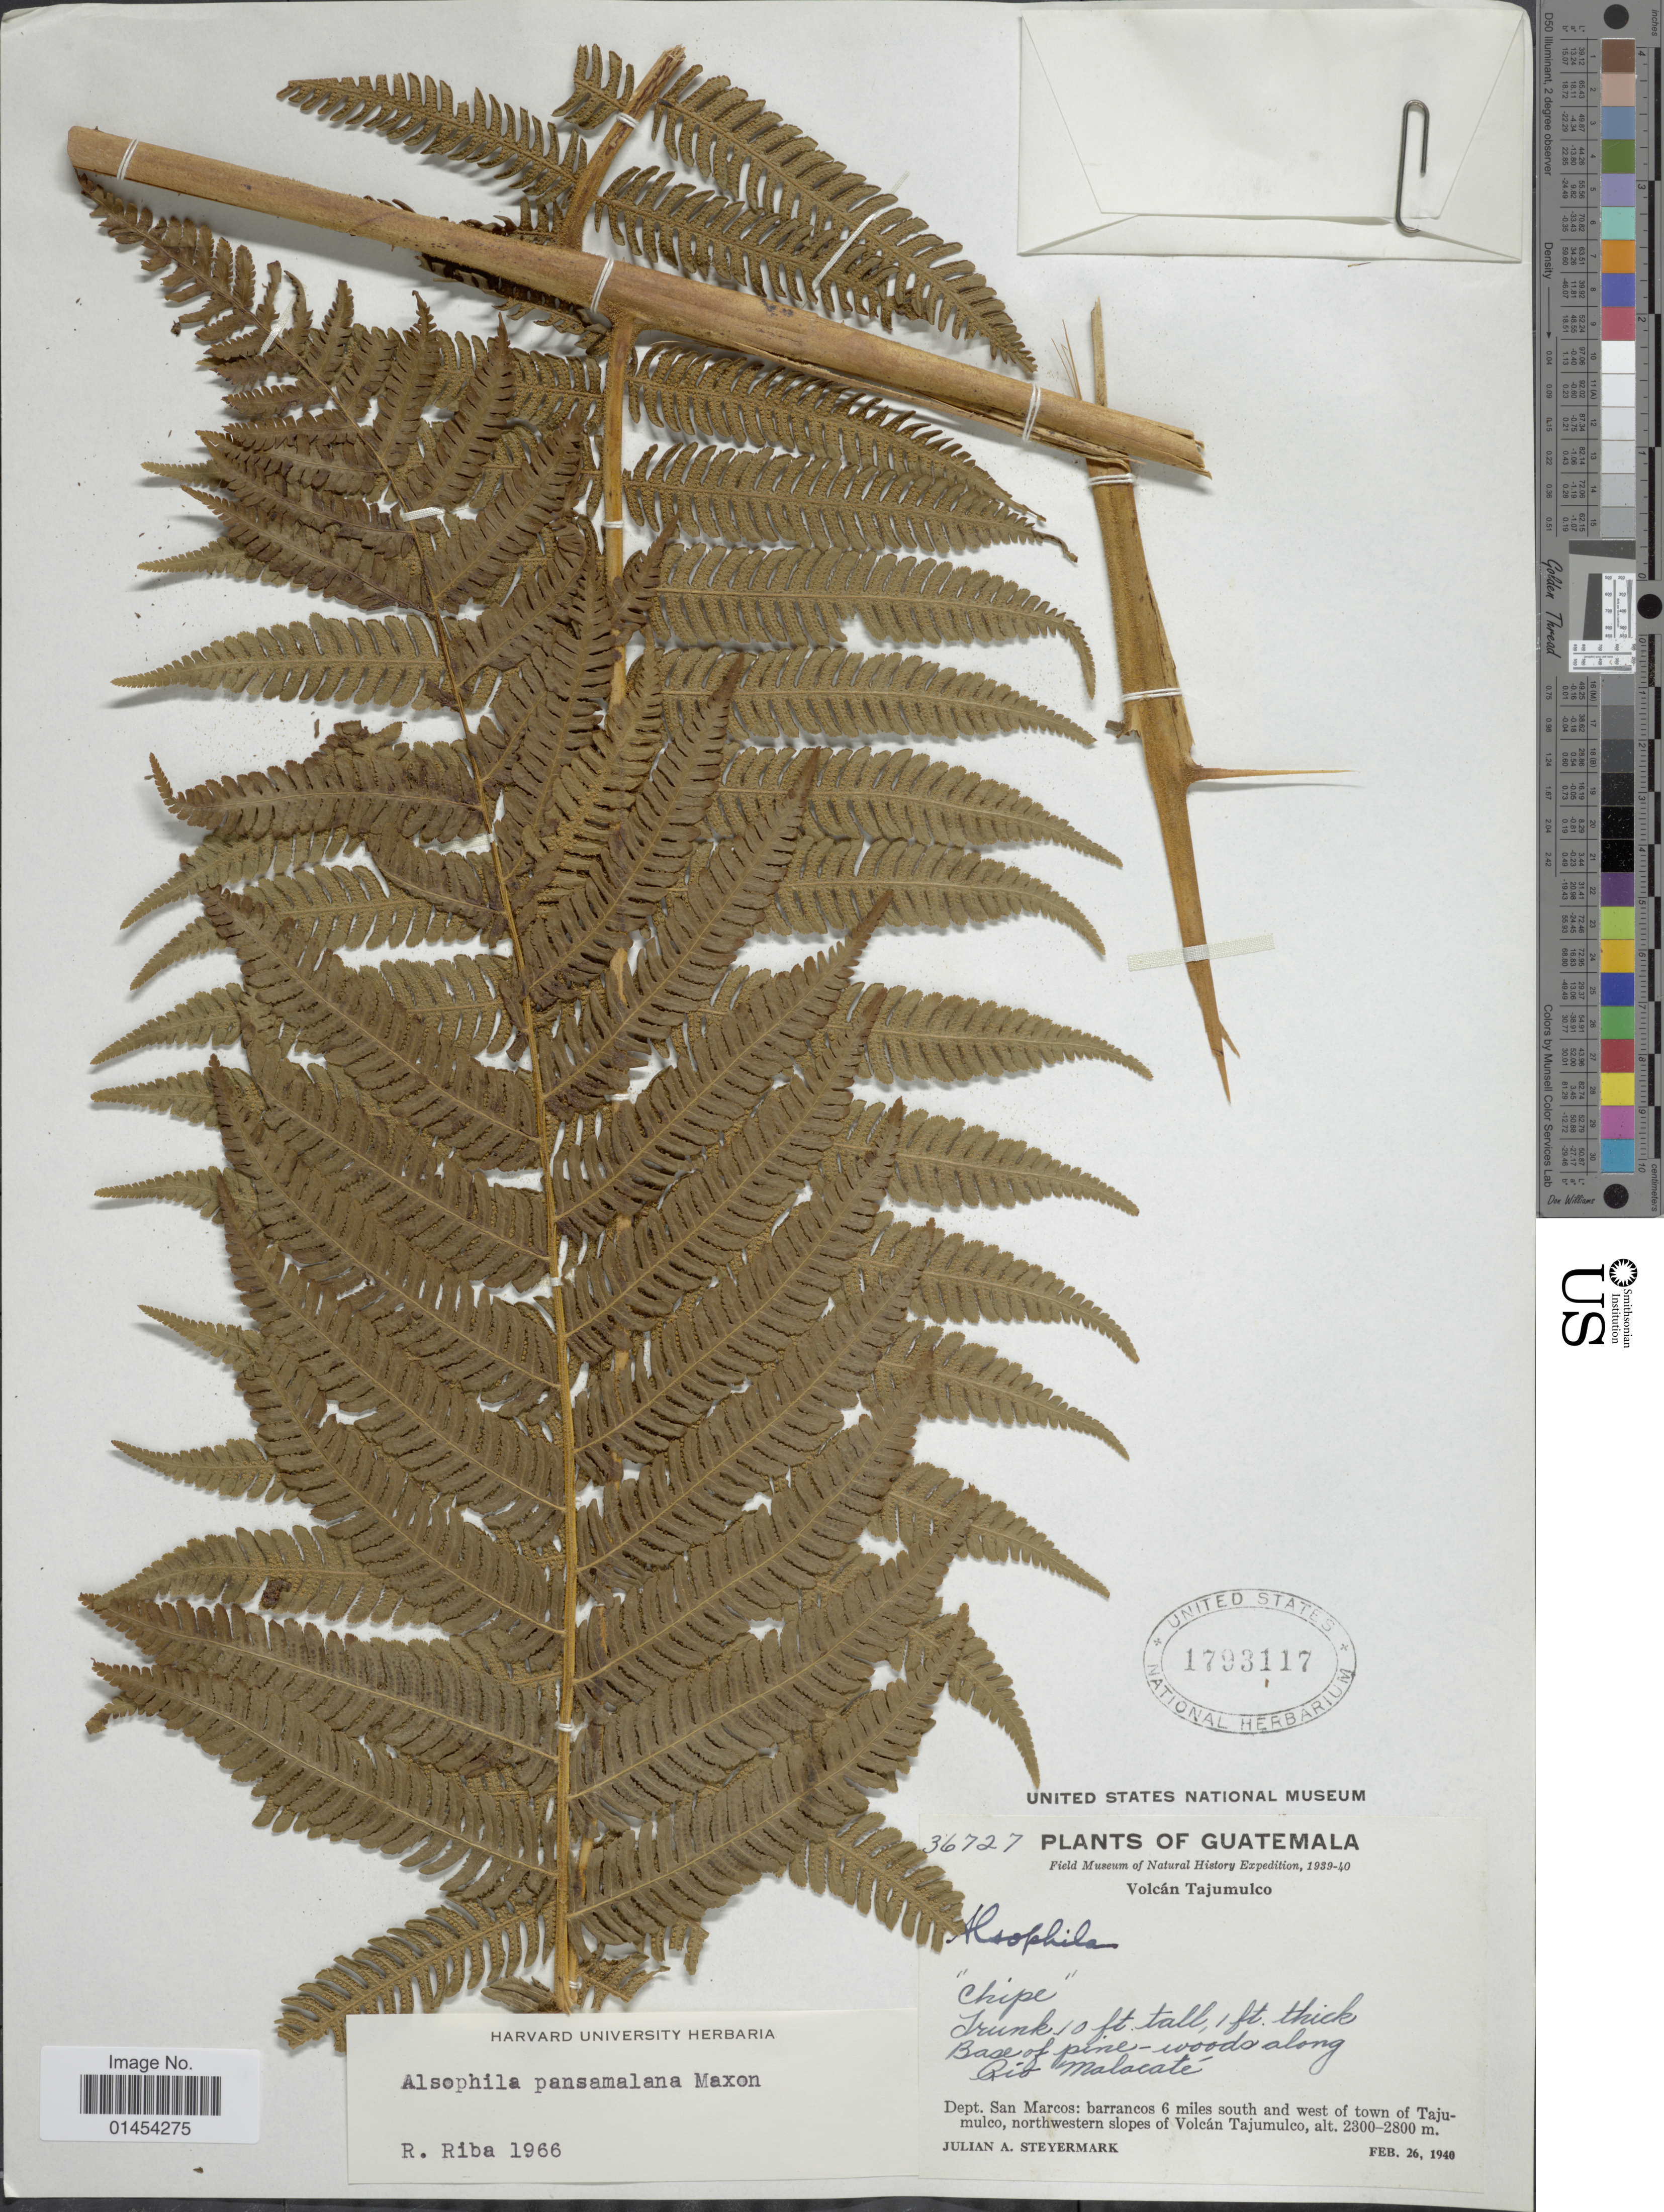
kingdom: Plantae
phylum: Tracheophyta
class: Polypodiopsida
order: Cyatheales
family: Cyatheaceae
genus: Alsophila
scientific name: Alsophila armata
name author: (Sw.) C. Presl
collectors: J. Steyermark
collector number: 36727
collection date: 1940-02-26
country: Guatemala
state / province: San Marcos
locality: Volcán Tajumulco. Barrancos 6 miles south and west of town of Tajumulco, northwestern slopes of Volcán Tajumulco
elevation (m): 2300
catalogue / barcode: US 1793117